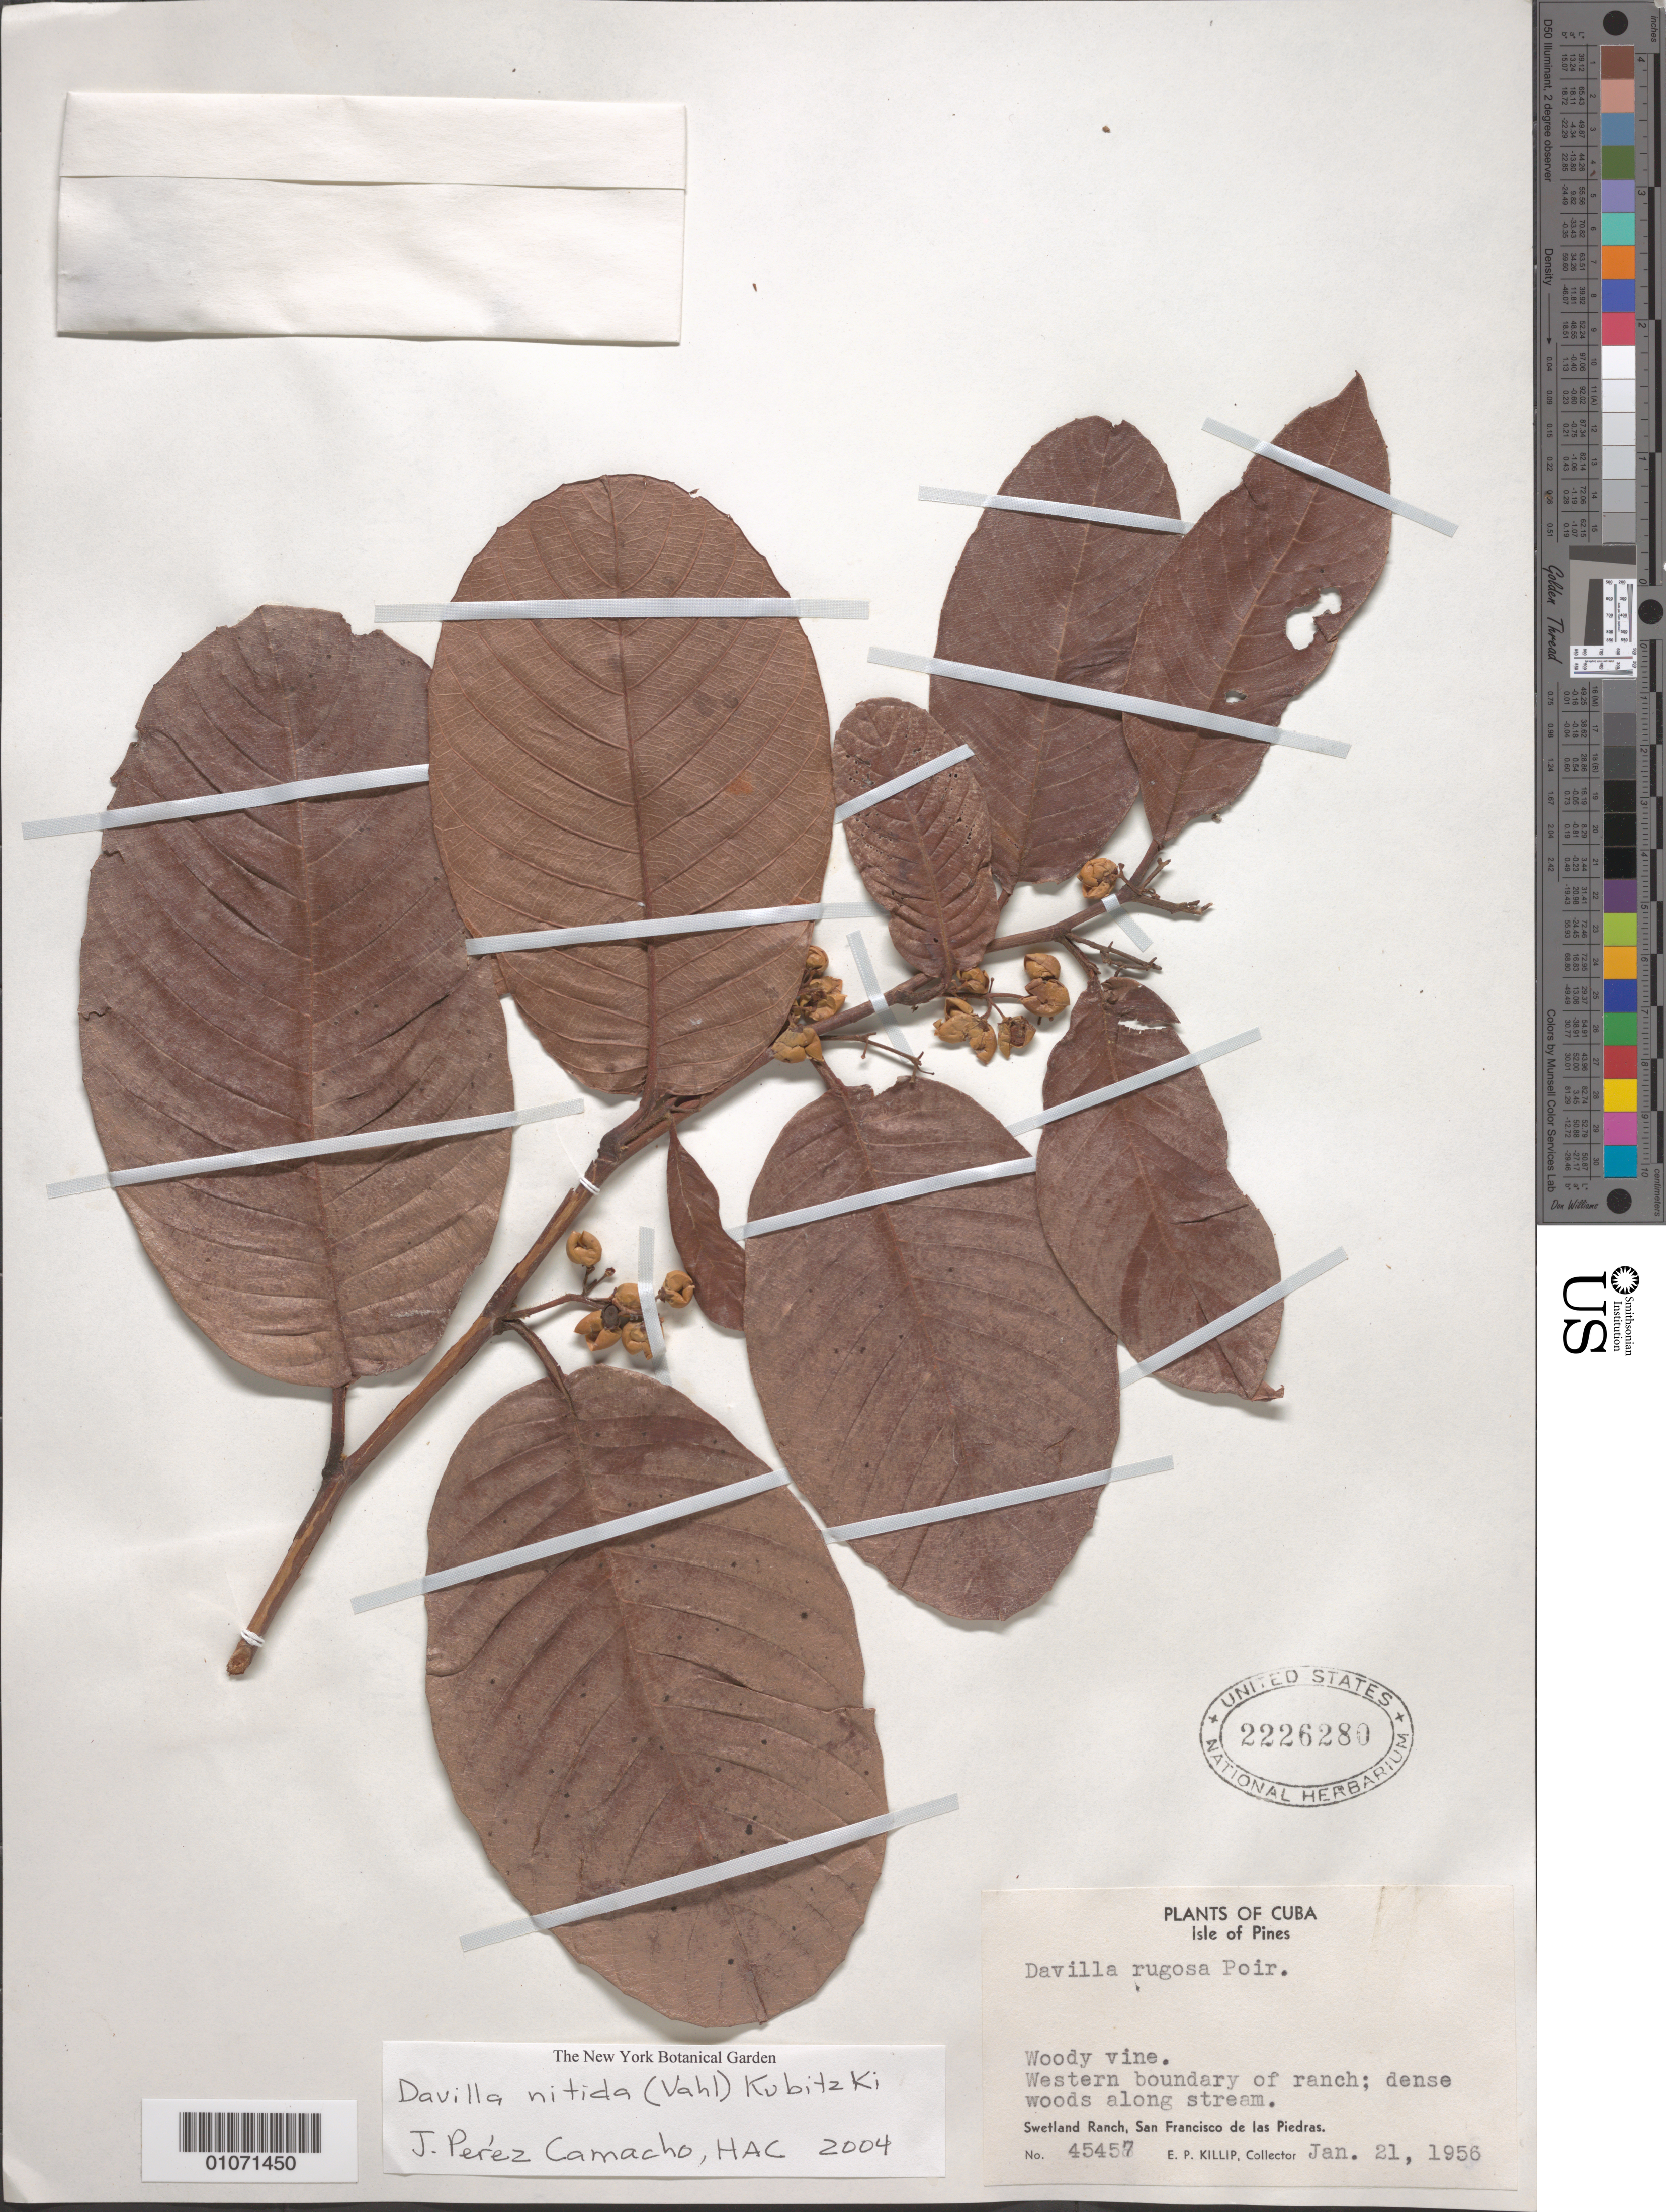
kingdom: Plantae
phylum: Tracheophyta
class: Magnoliopsida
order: Dilleniales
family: Dilleniaceae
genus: Davilla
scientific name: Davilla nitida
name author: (Vahl) Kubitzki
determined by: Peréz-Camacho, J.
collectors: E. P. Killip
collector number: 45457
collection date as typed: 21 Jan 1956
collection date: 1956-01-21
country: Cuba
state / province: Isla de La Juventud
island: Isla de la Juventud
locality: San Francisco de las Piedra, Swetland Ranch, western boundary of ranch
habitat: Dense woods along stream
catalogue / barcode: US 2226280